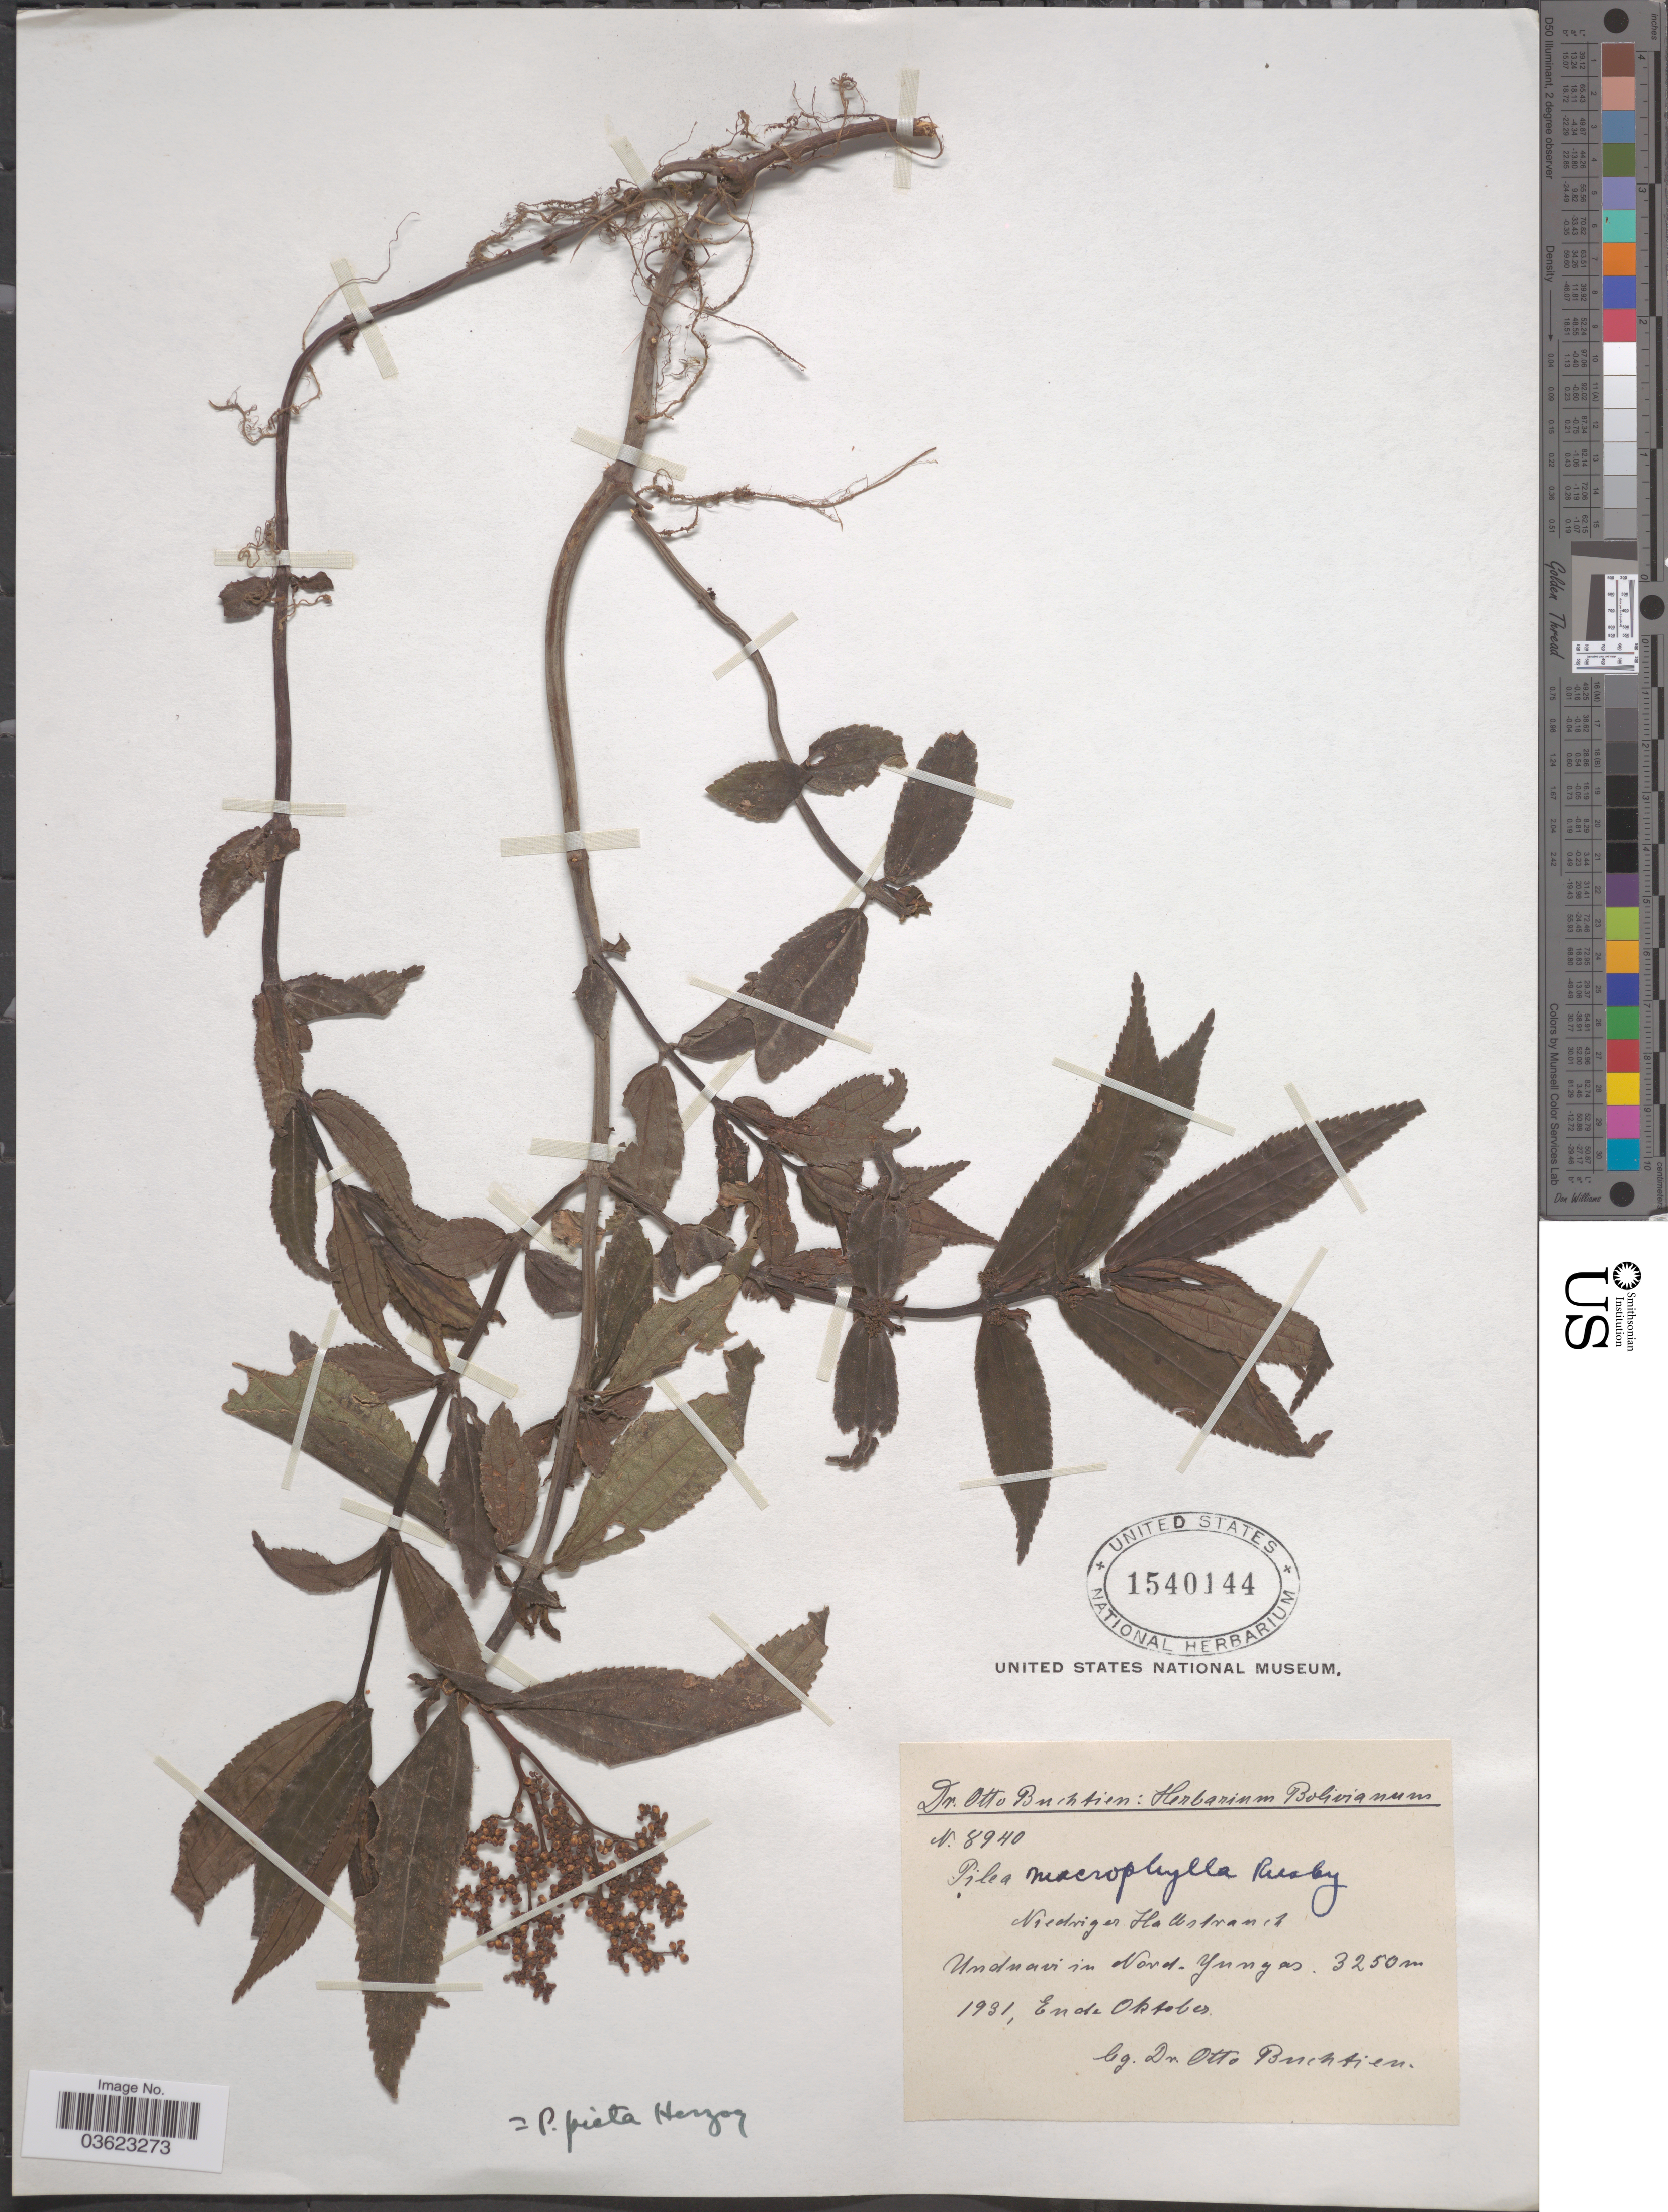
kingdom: Plantae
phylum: Tracheophyta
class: Magnoliopsida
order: Rosales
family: Urticaceae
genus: Pilea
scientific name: Pilea picta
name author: Herzog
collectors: O. Buchtien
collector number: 8940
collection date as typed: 1931, Ende Oktober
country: Bolivia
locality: Unduavi in Nord - Yungas.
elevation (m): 3250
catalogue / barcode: US 1540144